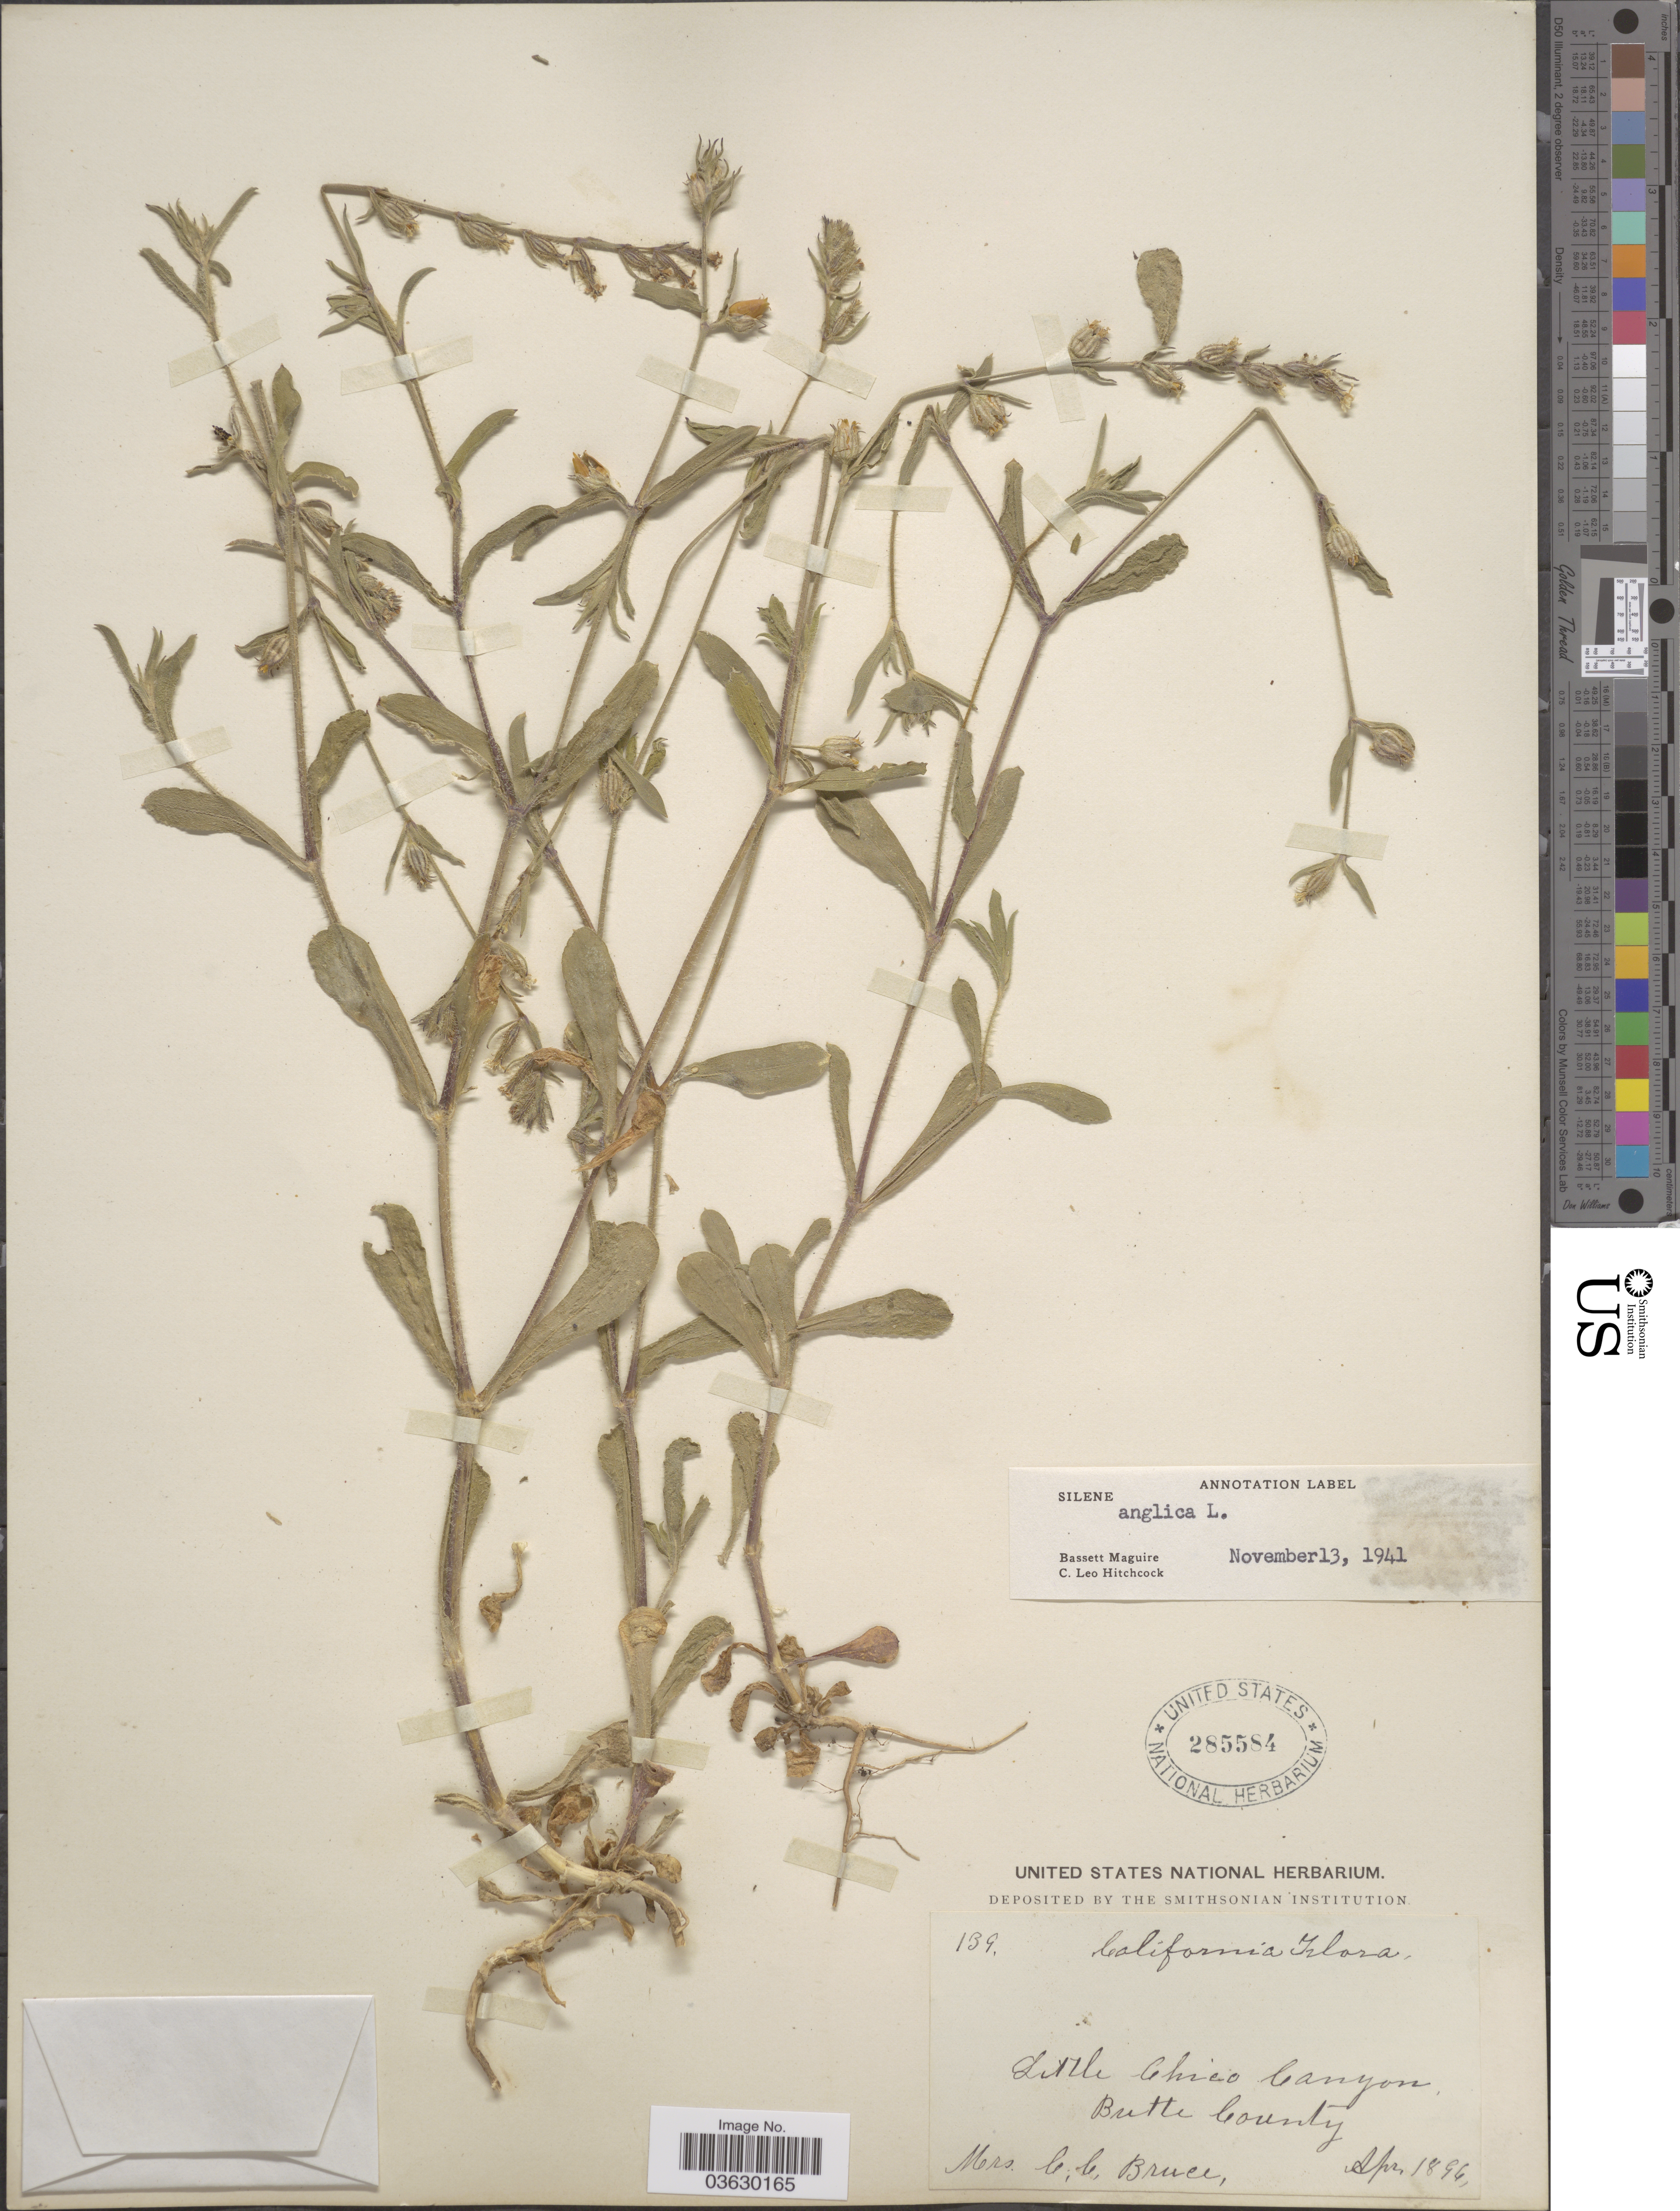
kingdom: Plantae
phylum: Tracheophyta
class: Magnoliopsida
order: Caryophyllales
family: Caryophyllaceae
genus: Silene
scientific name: Silene anglica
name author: L.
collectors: C. Bruce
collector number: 139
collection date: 1896-04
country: United States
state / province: California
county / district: Butte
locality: Little Chico Canyon. Butte County.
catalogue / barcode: US 285584